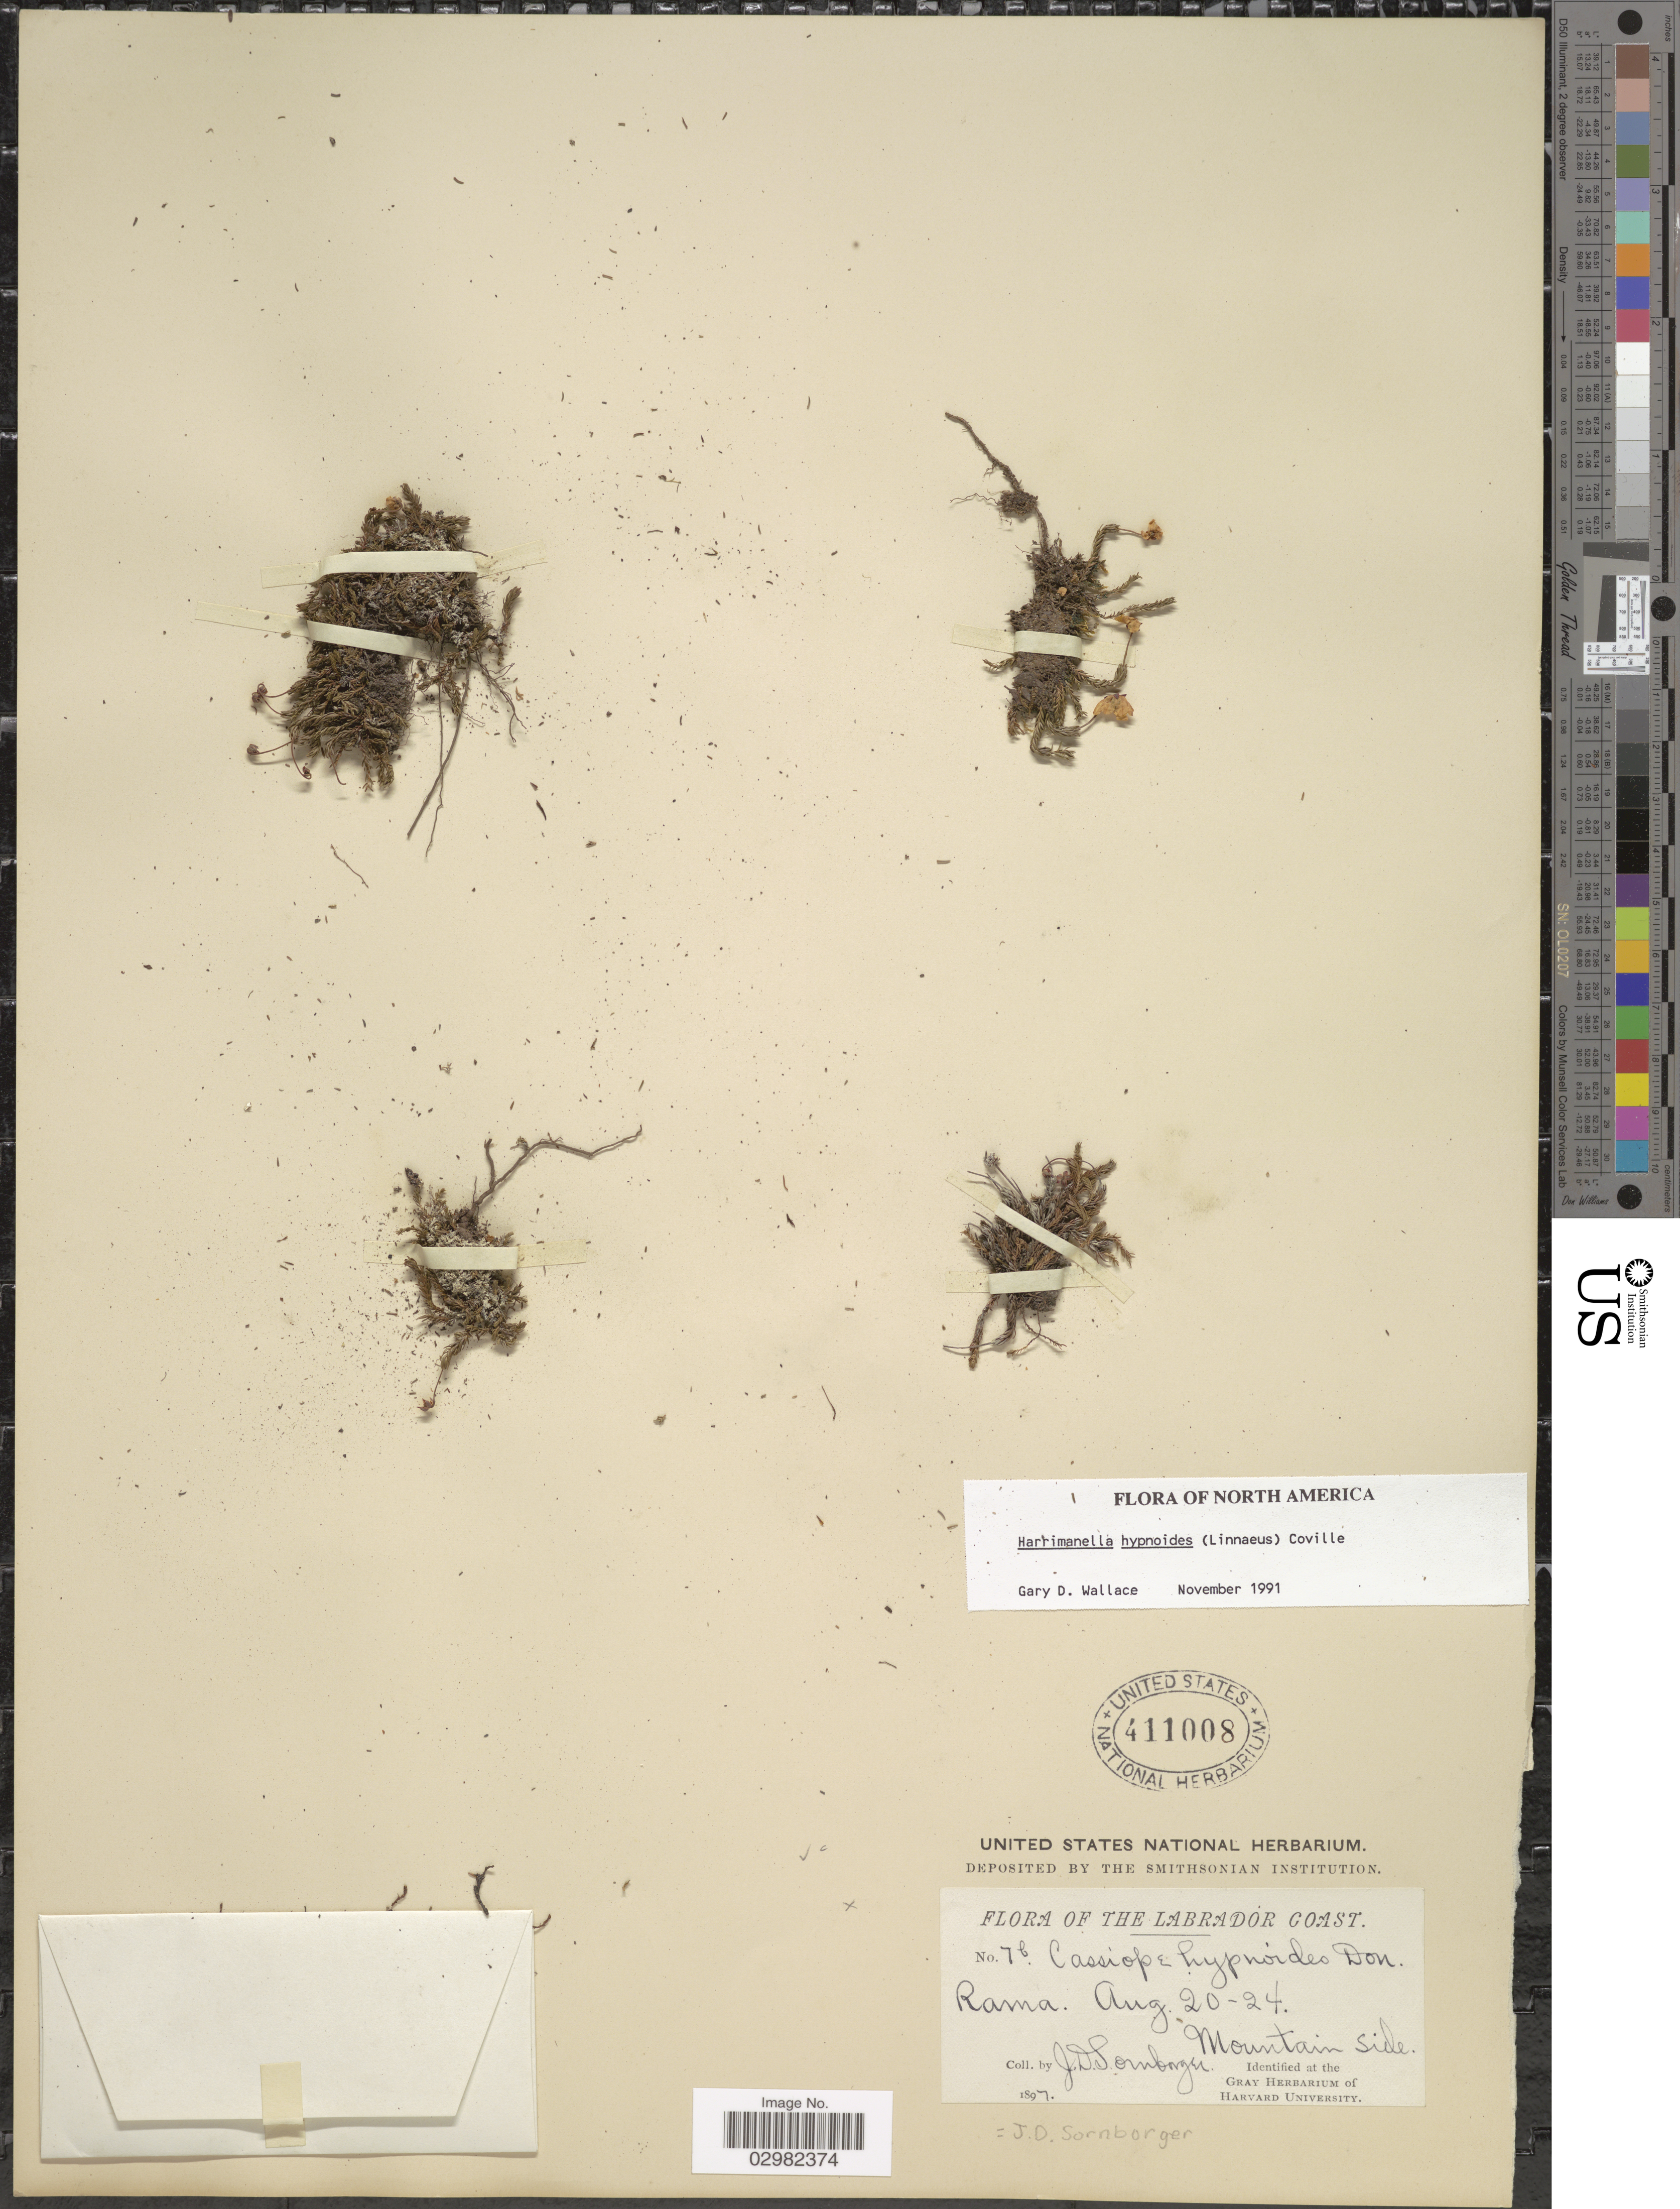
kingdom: Plantae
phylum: Tracheophyta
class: Magnoliopsida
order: Ericales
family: Ericaceae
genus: Harrimanella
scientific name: Harrimanella hypnoides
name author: (L.) Coville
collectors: J. Sornborger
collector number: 7b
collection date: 1897-08-20/1897-08-24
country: Canada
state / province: Newfoundland and Labrador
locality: The Labrador Coast, Rama, Mountain side.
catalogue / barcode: US 411008